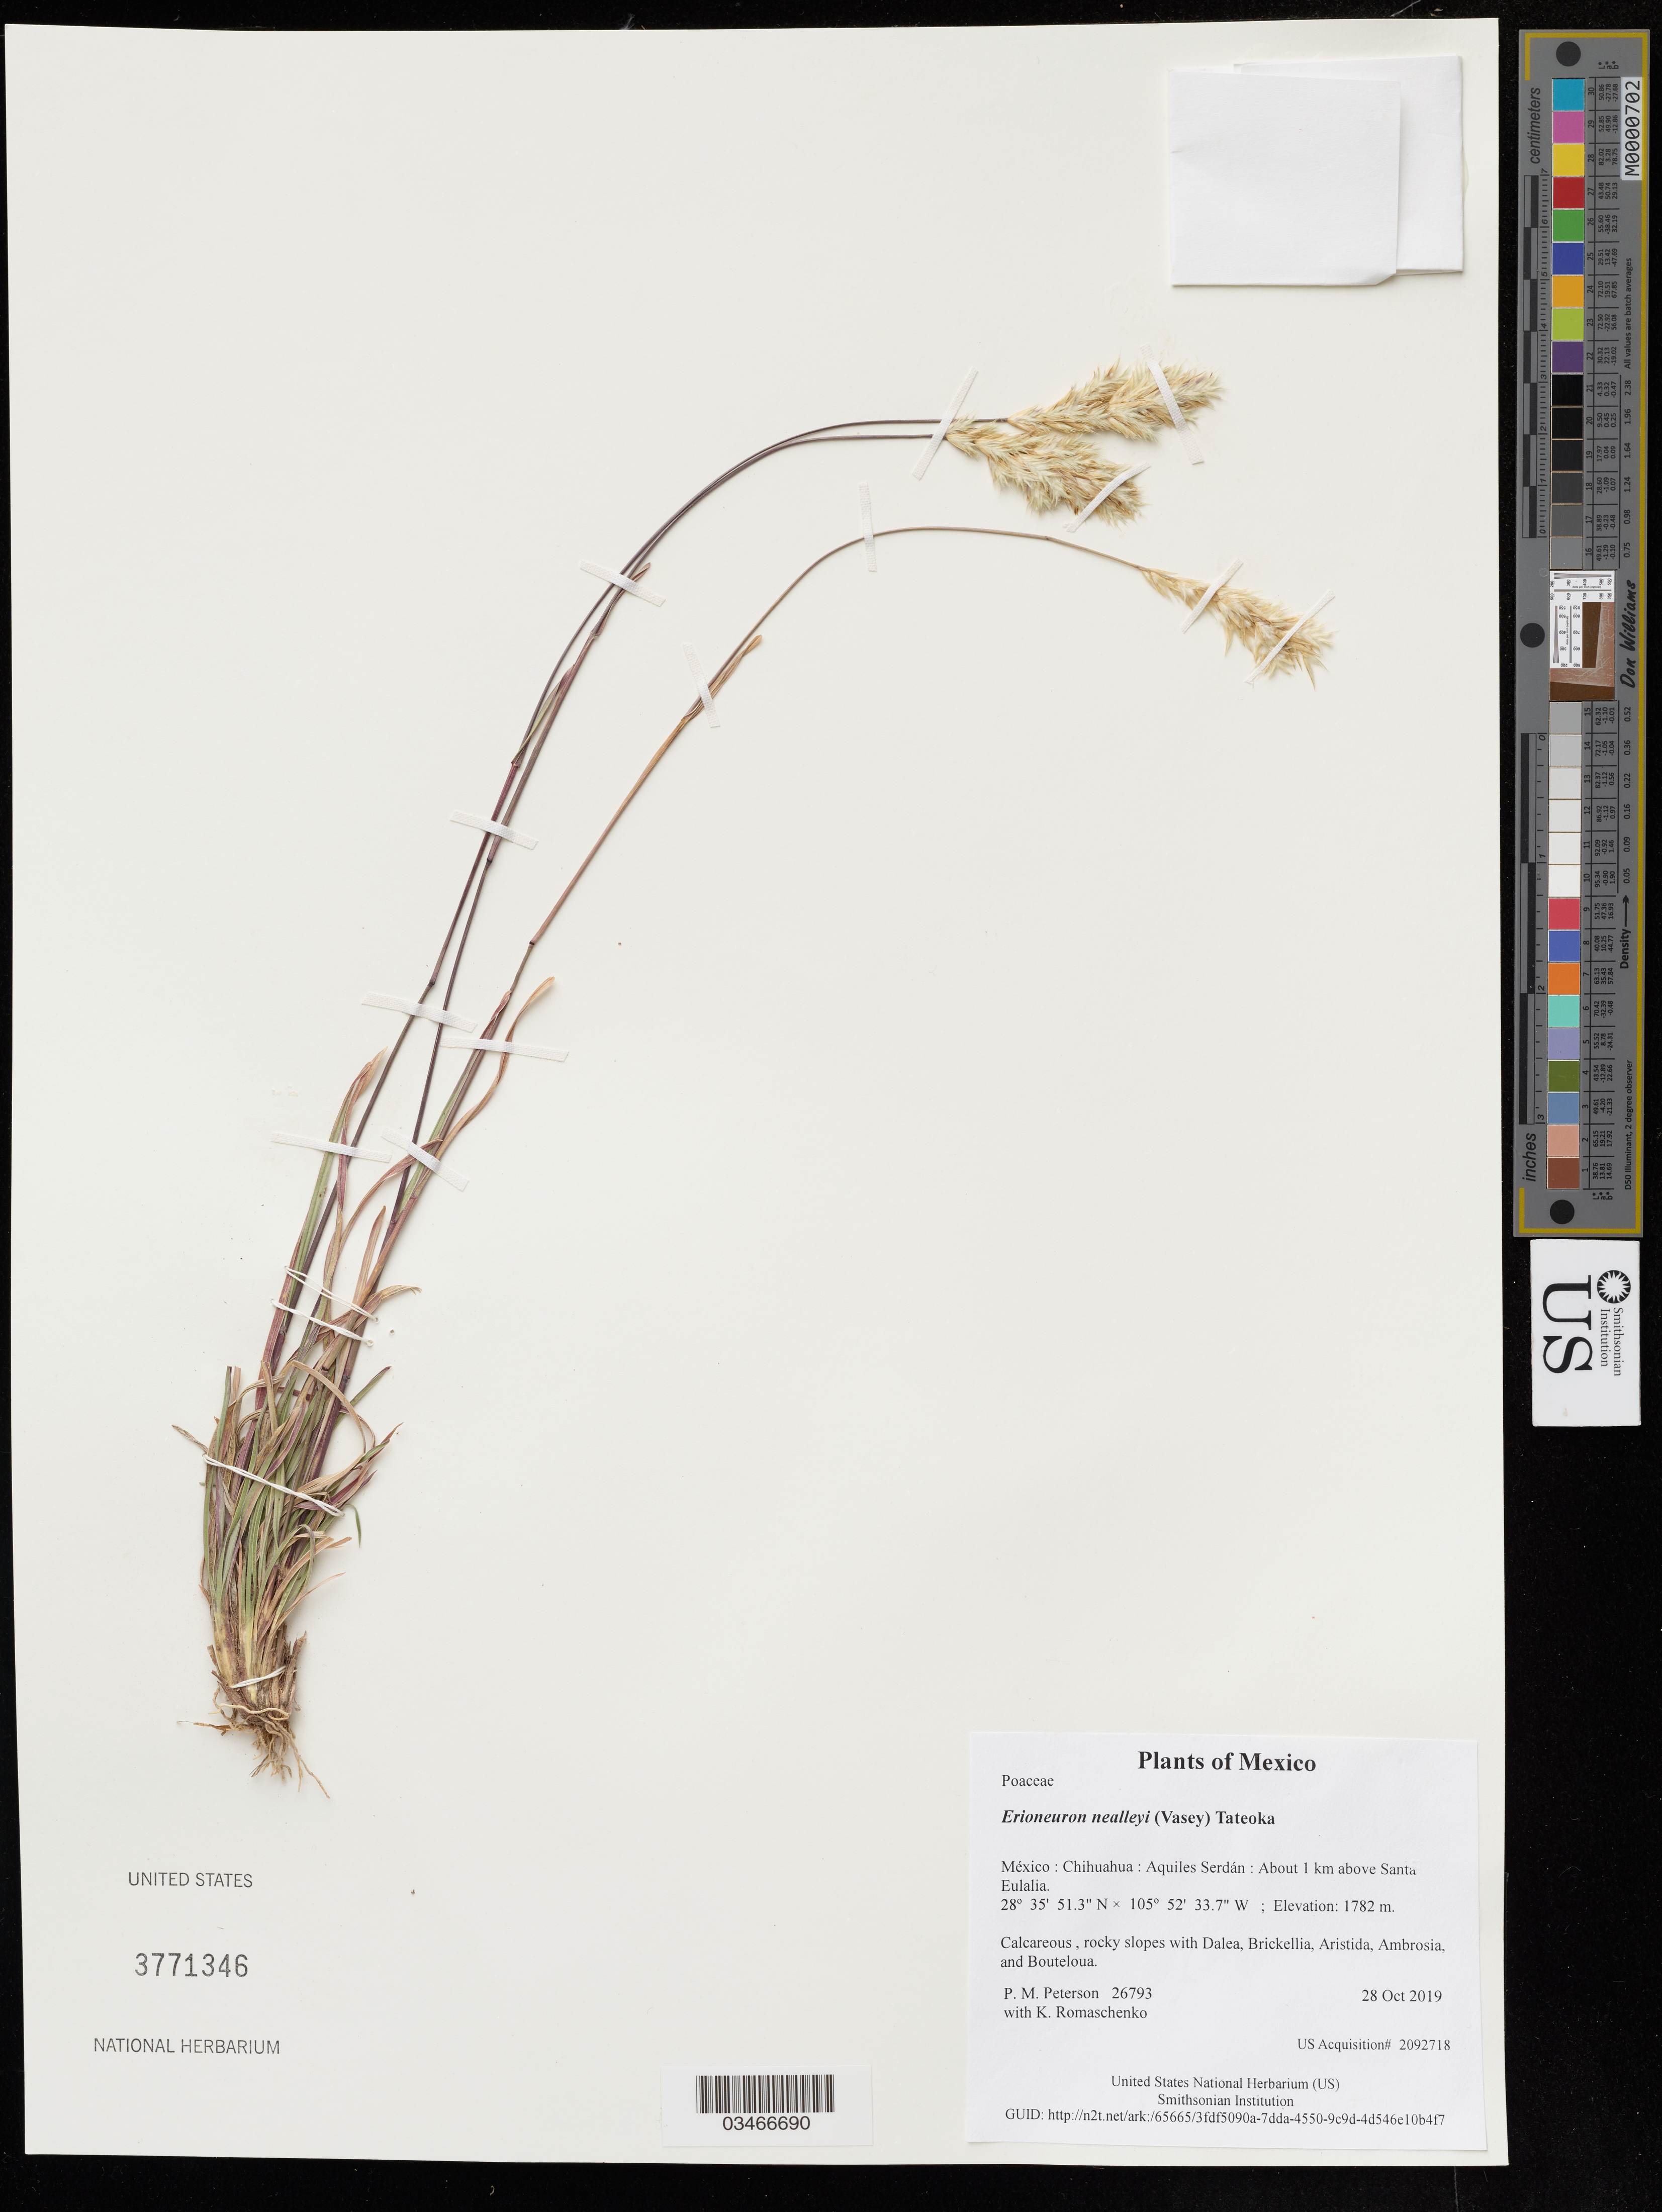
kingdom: Plantae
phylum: Tracheophyta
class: Liliopsida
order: Poales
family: Poaceae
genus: Erioneuron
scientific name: Erioneuron nealleyi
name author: (Vasey) Tateoka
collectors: P. M. Peterson & K. Romaschenko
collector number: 26793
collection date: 2019-10-28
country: México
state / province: Chihuahua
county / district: Aquiles Serdán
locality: About 1 km above Santa Eulalia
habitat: Calcareous , rocky slopes with Dalea, Brickellia, Aristida, Ambrosia, and Bouteloua.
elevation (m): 1782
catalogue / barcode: US 3771346